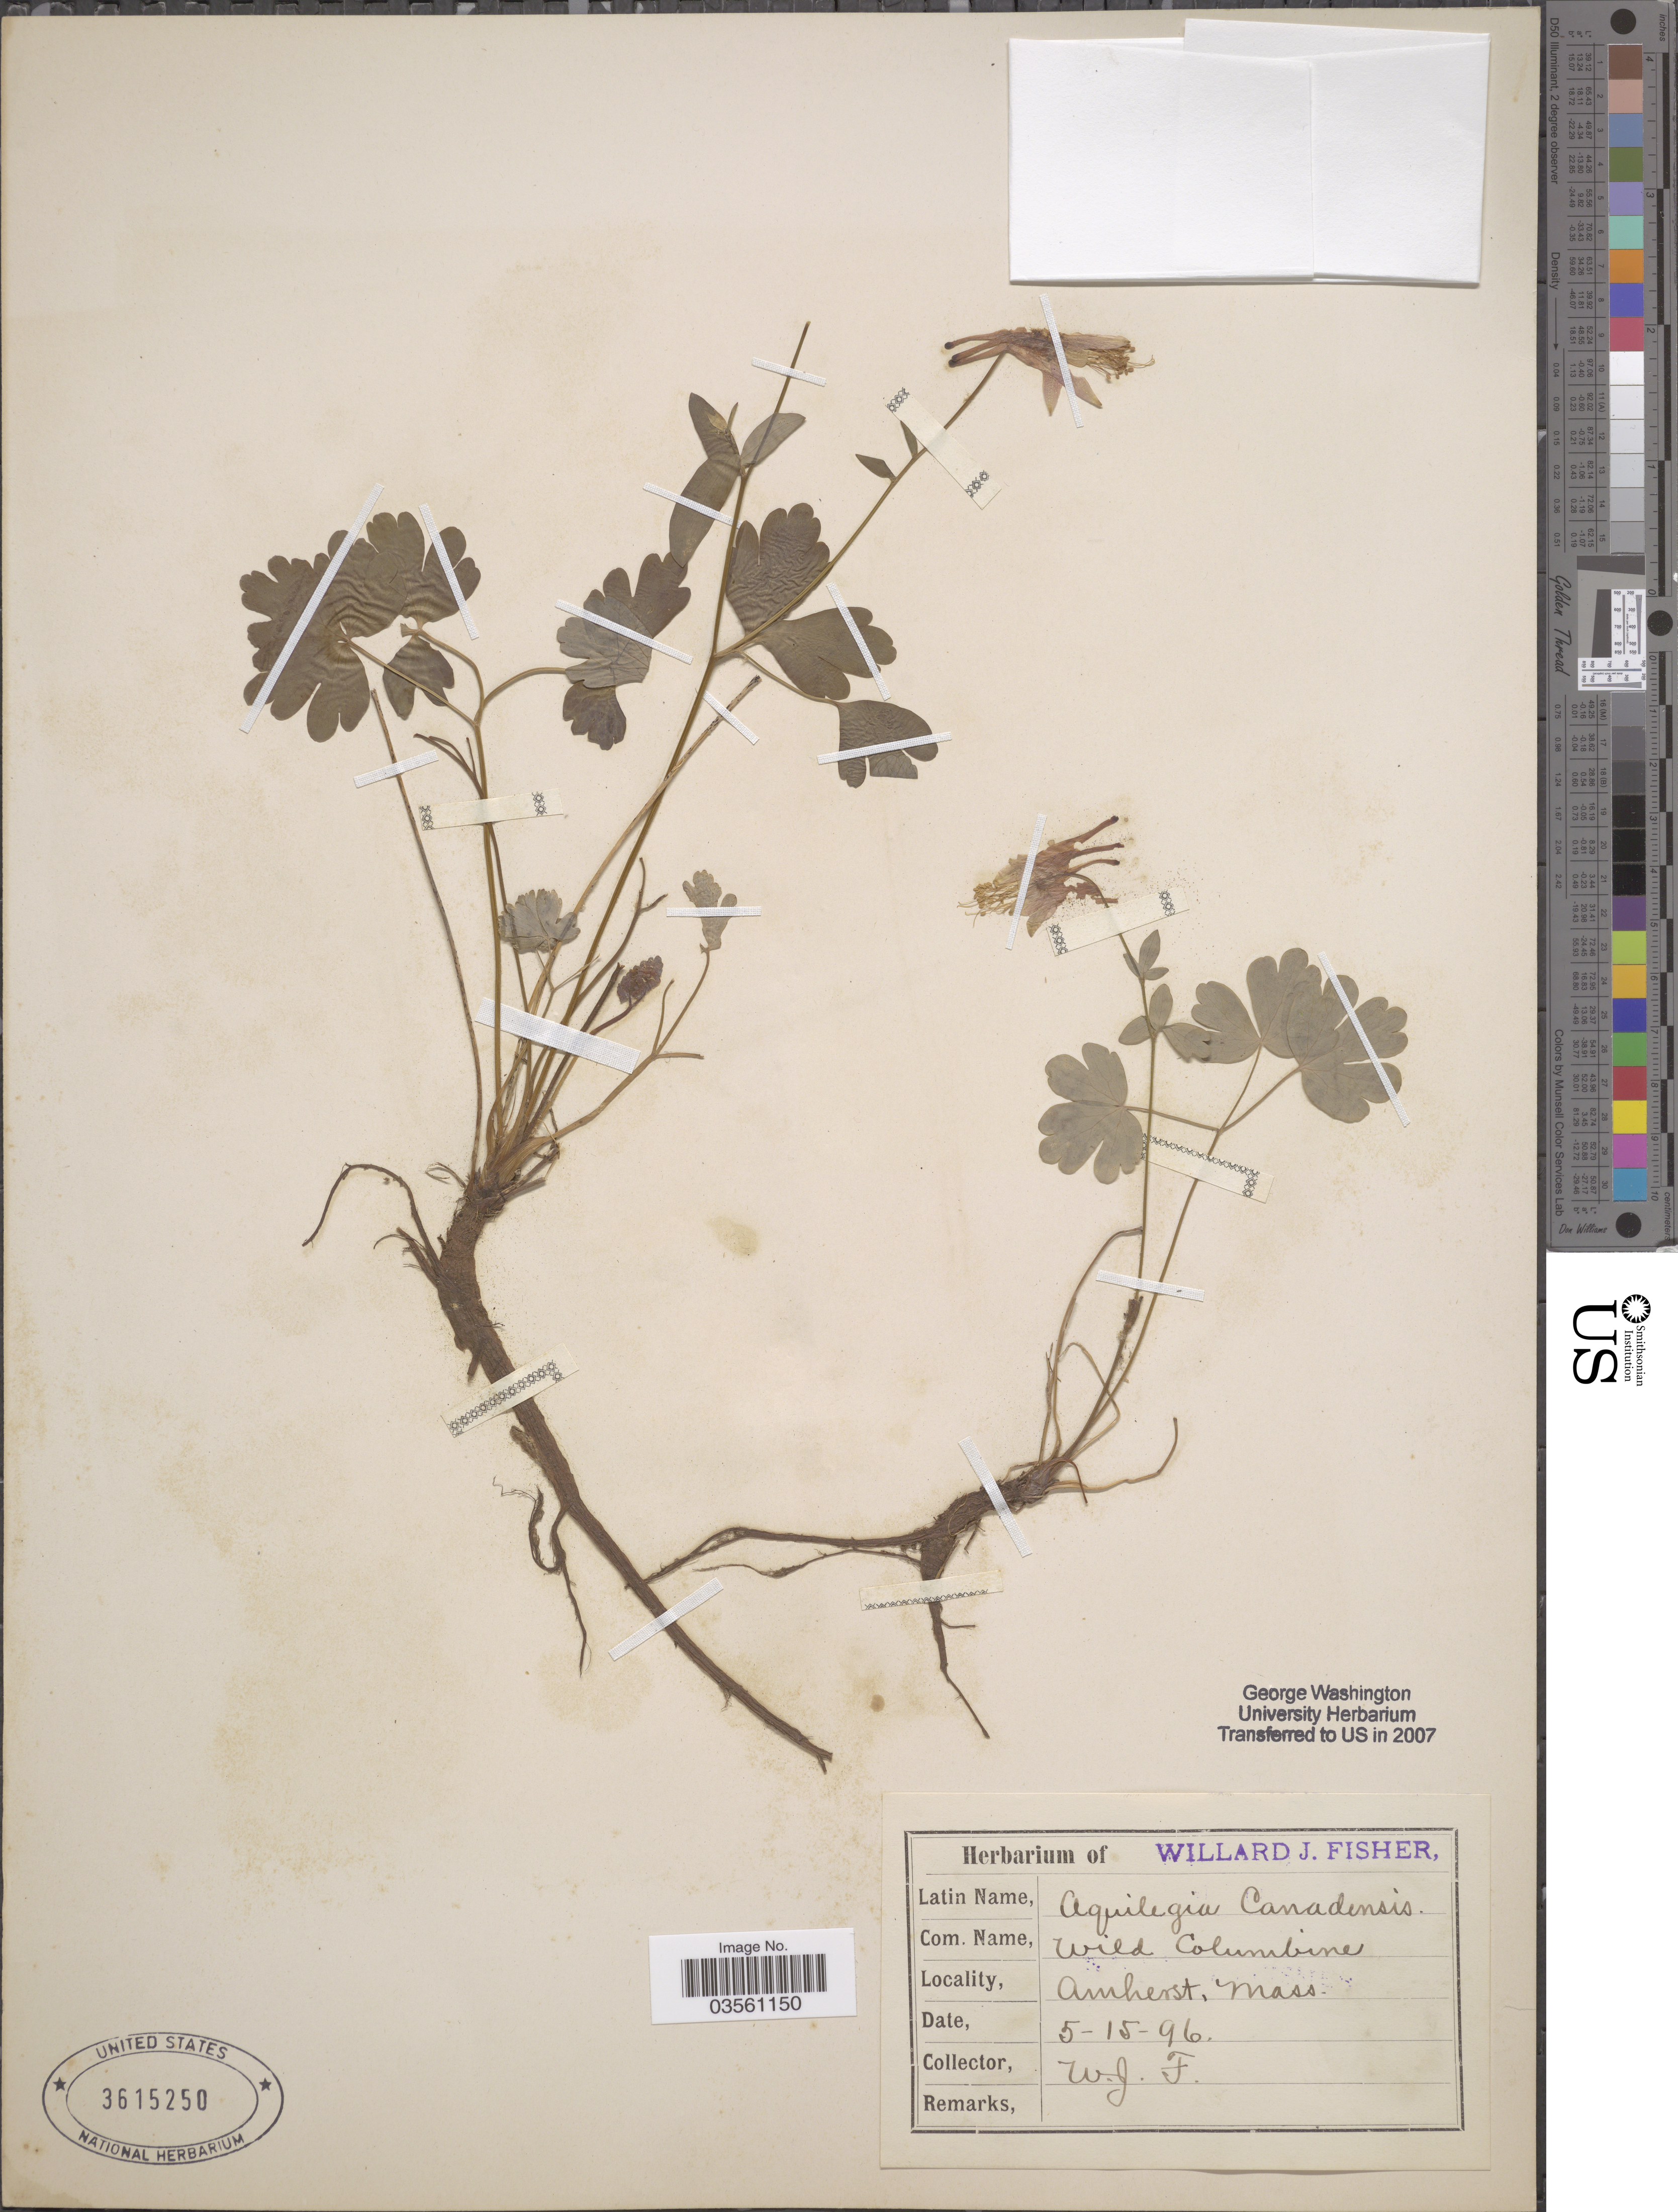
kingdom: Plantae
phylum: Tracheophyta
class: Magnoliopsida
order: Ranunculales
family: Ranunculaceae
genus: Aquilegia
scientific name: Aquilegia canadensis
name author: L.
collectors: W. J. Fisher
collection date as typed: Transcribed d/m/y: 15/5/96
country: United States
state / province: Massachusetts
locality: Amherst.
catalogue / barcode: US 3615250